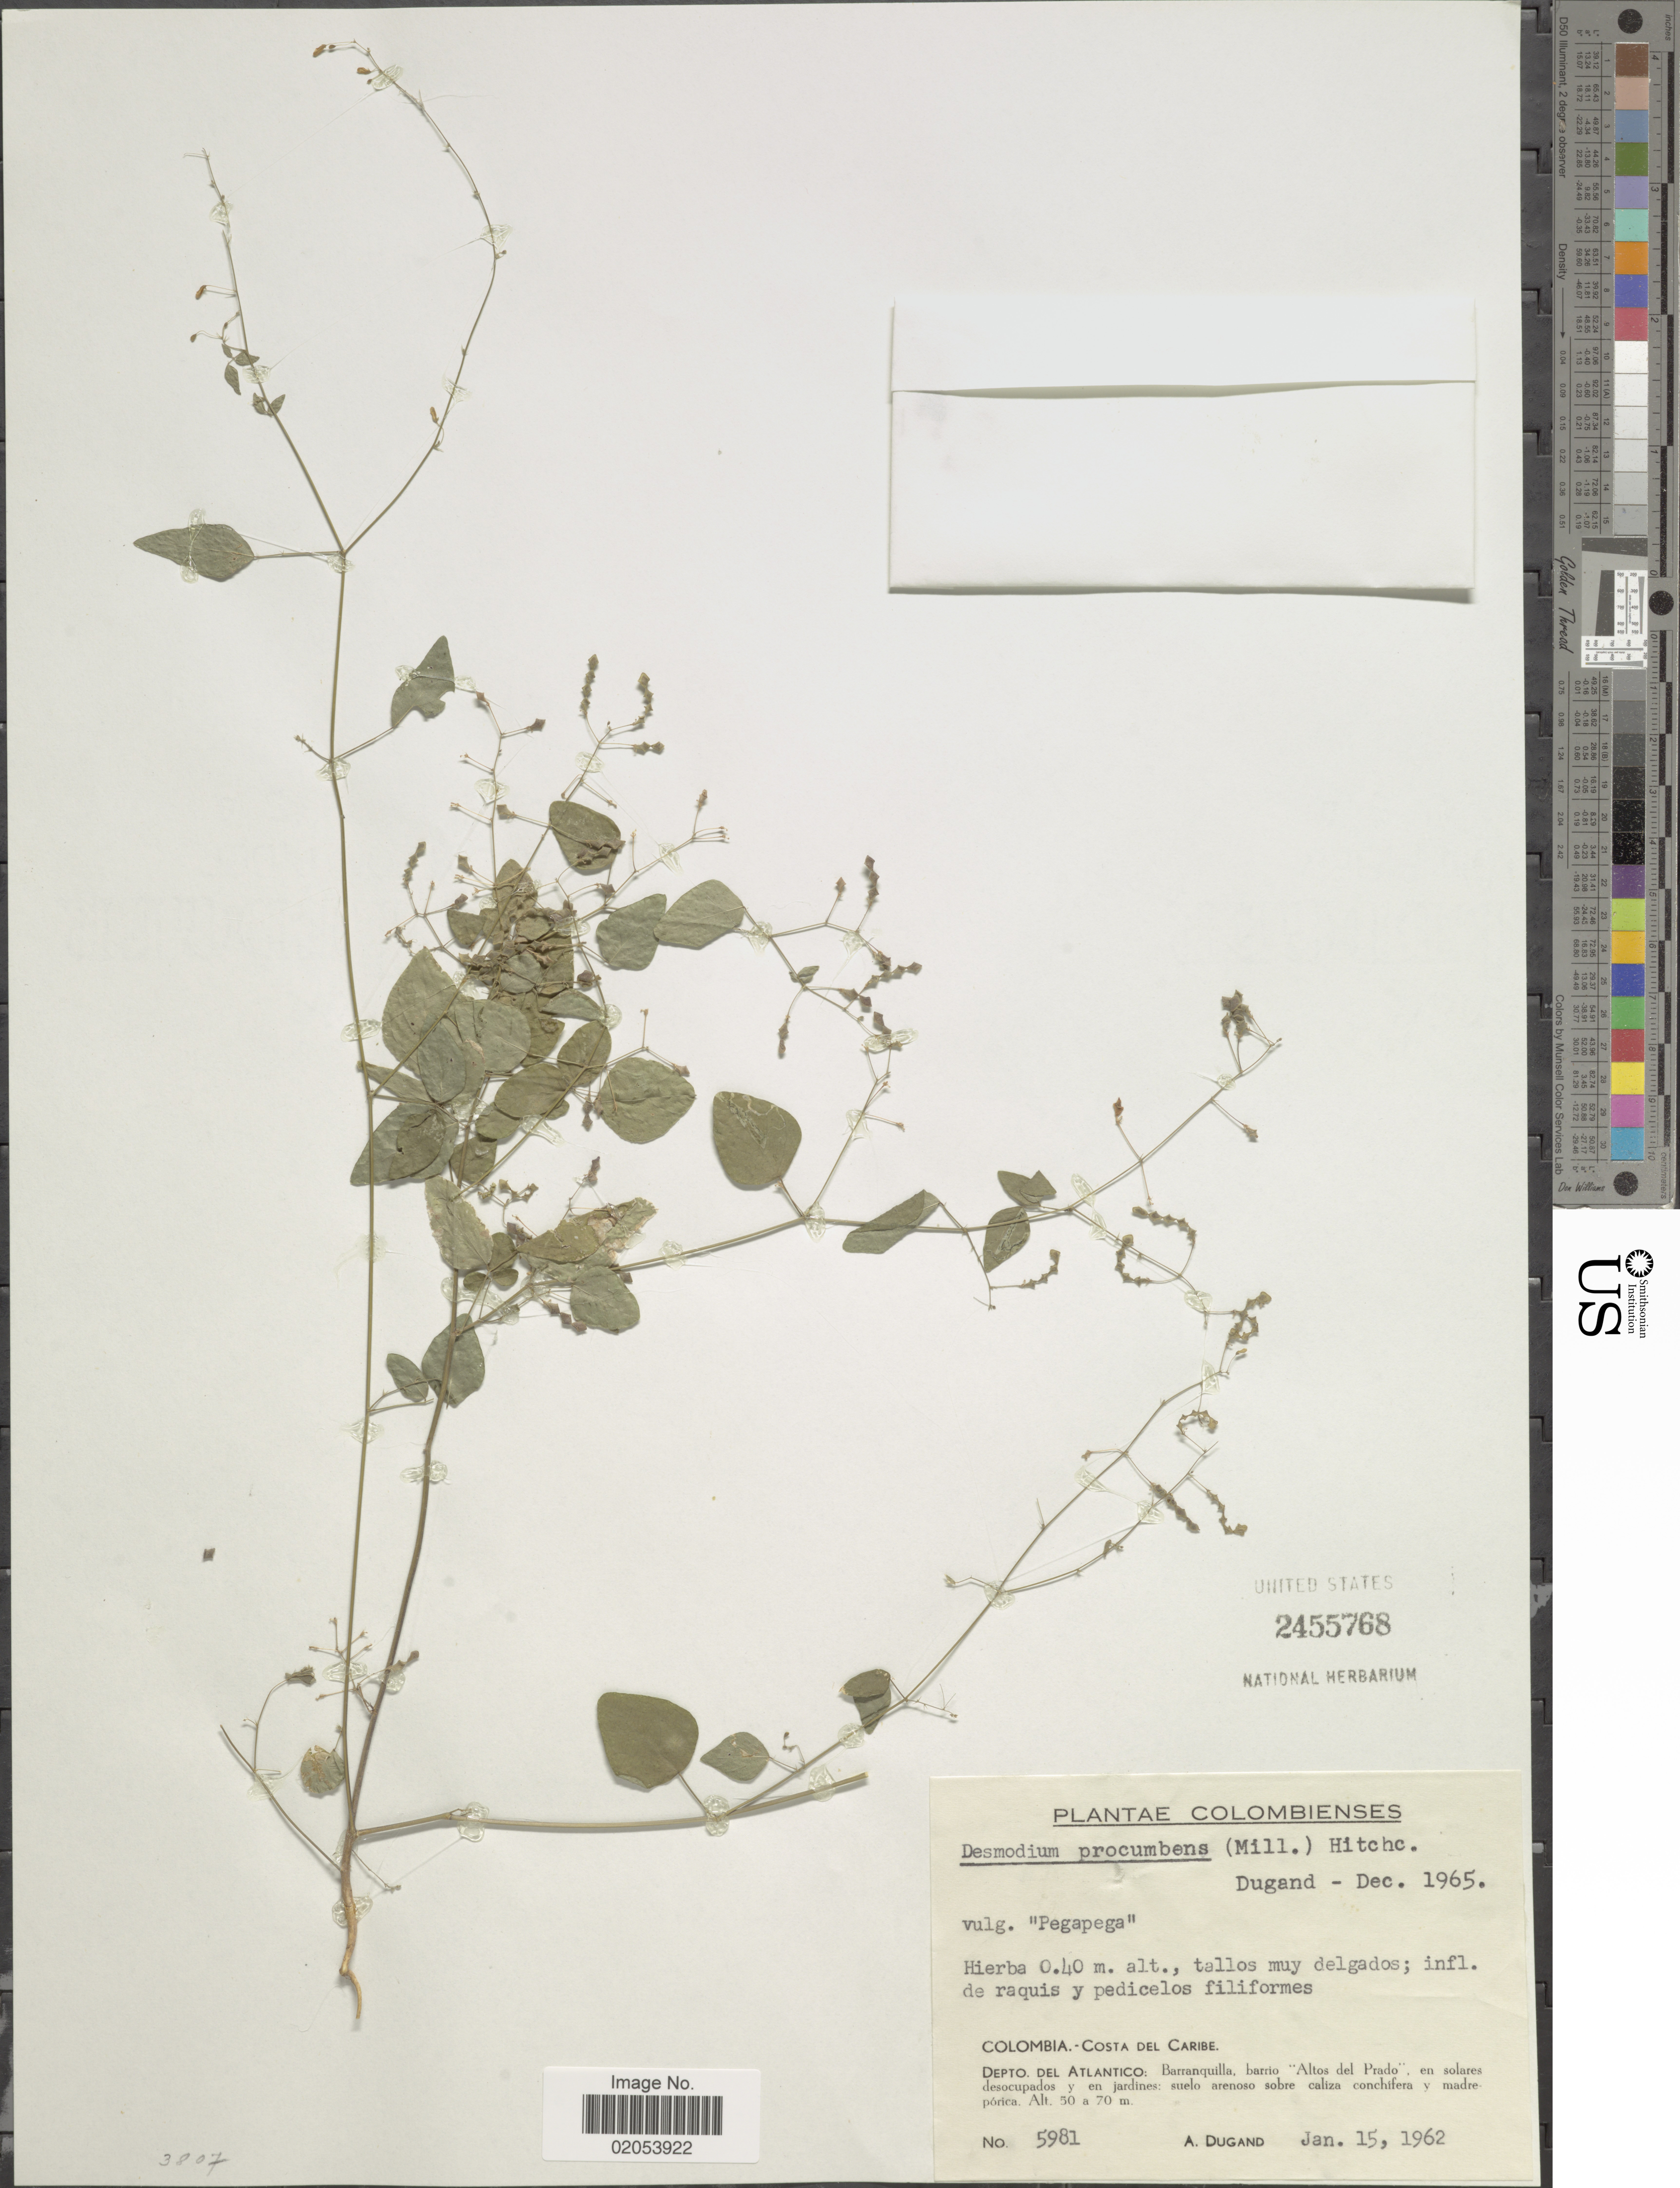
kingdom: Plantae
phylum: Tracheophyta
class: Magnoliopsida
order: Fabales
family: Fabaceae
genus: Desmodium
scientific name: Desmodium procumbens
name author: (Mill.) Hitchc.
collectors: A. Dugand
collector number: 5981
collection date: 1962-01-15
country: Colombia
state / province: Atlántico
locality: Colombienses. Colombia. - Costa del Caribe. Barranquilla, barrio "Altos del Prado", en sobre solares desocupados y en jardines: suelo arenoso sobre caliza cochifera y madreporica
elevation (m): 50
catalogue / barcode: US 2455768